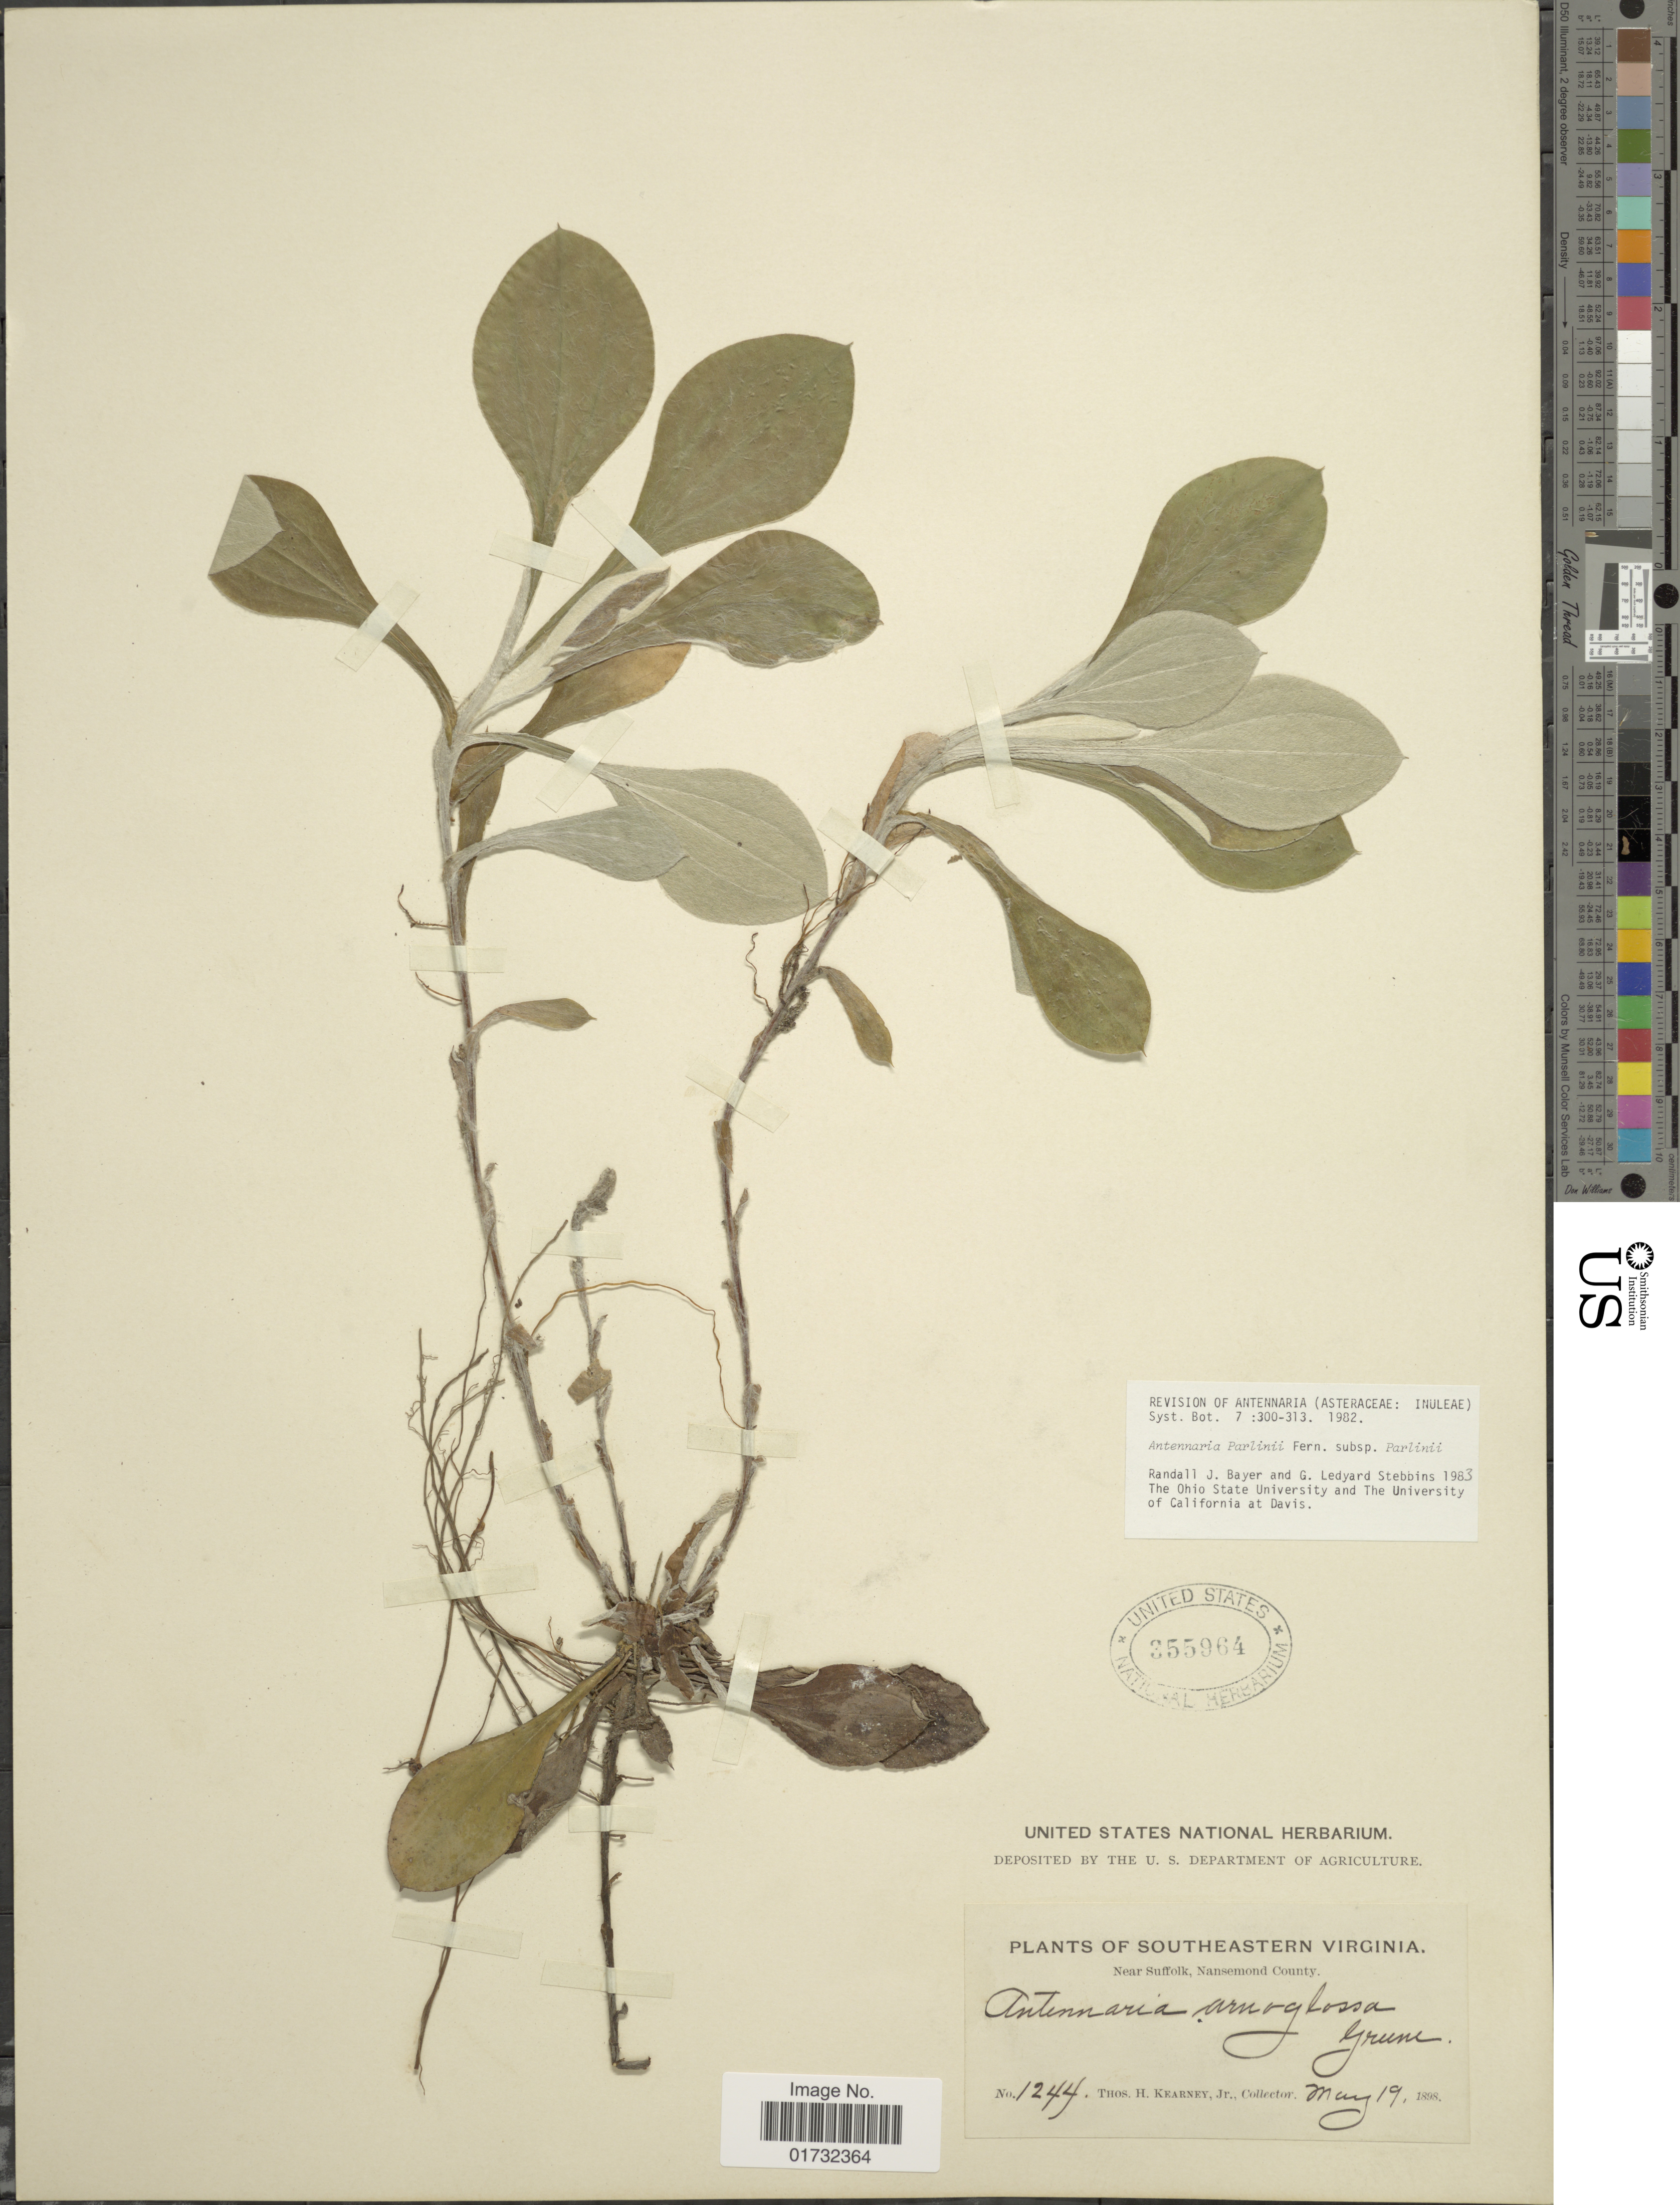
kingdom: Plantae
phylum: Tracheophyta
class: Magnoliopsida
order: Asterales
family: Asteraceae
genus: Antennaria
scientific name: Antennaria parlinii subsp. parlinii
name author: Fernald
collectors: T. H. Kearney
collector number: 1244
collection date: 1898-05-19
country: United States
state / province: Virginia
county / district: City of Suffolk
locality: Southeastern Virginia. Near Suffolk, Nansemond County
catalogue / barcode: US 355964